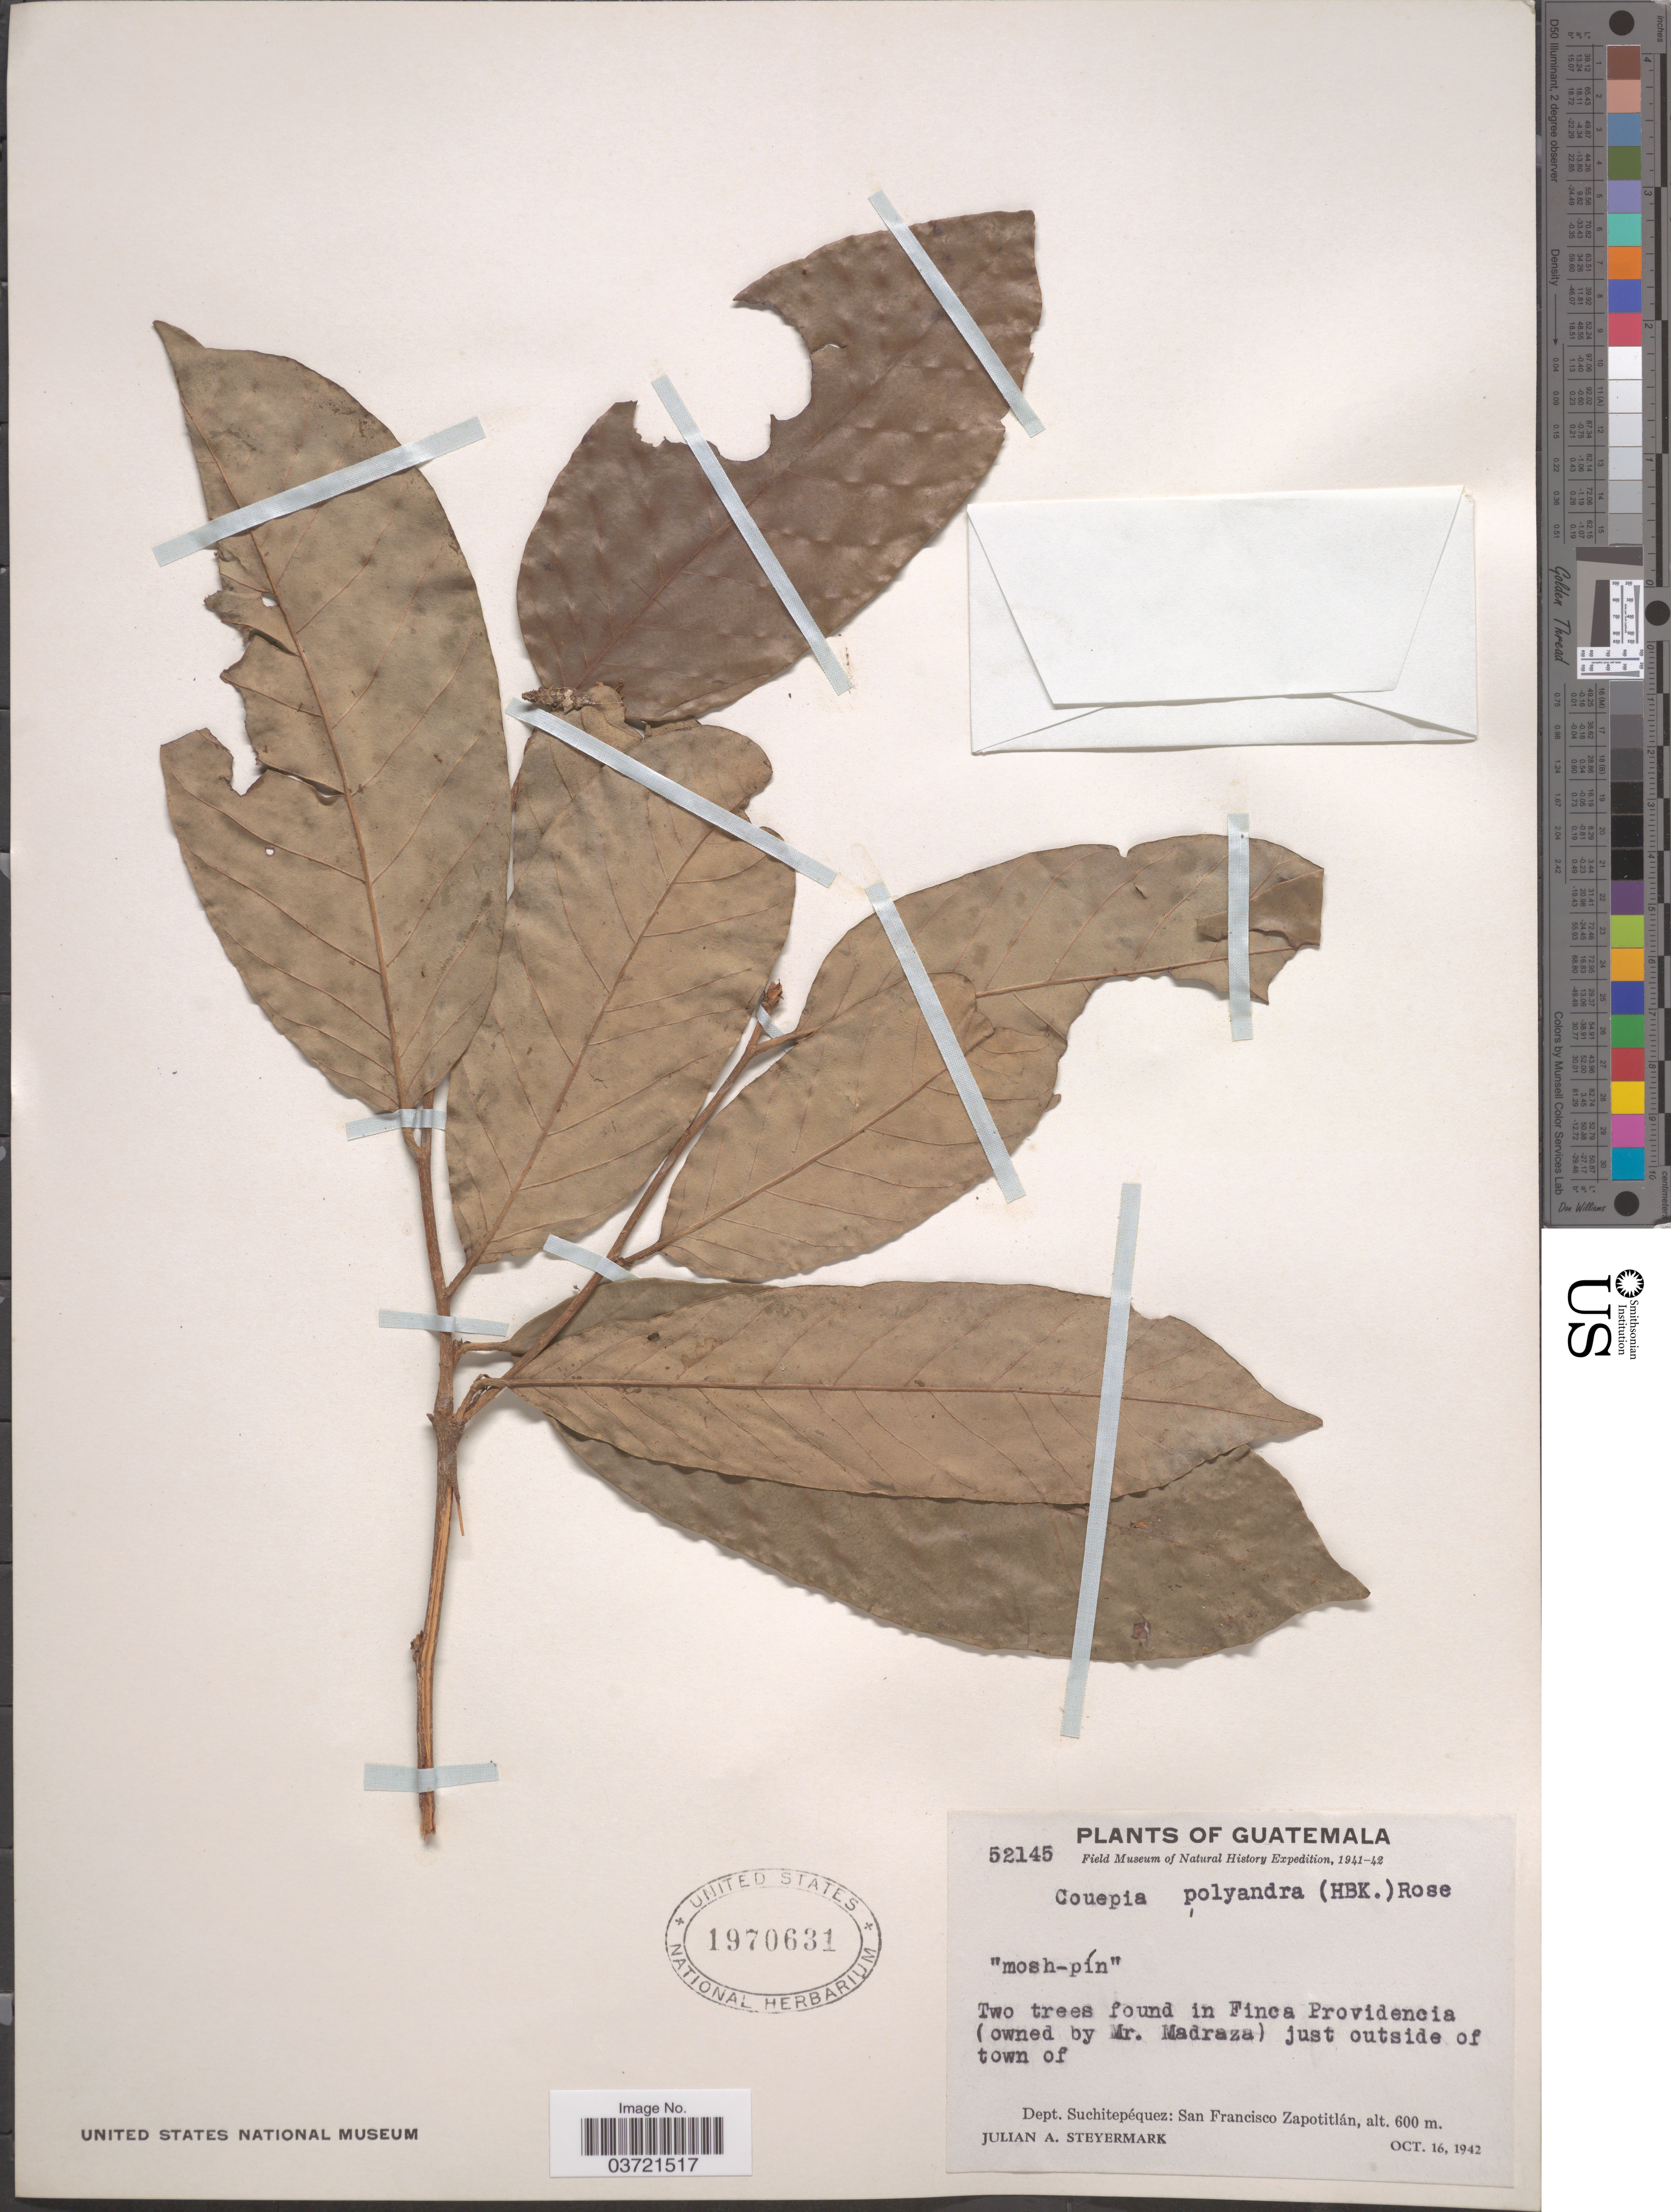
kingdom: Plantae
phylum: Tracheophyta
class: Magnoliopsida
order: Malpighiales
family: Chrysobalanaceae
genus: Couepia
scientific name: Couepia polyandra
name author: (Kunth) Rose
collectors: J. Steyermark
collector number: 52145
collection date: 1942-10-16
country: Guatemala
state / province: Suchitepequez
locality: Finca Providencia (owned by Mr. Madraza) just outside of town of Dept. Suchitepéquez: San Francisco Zapotitlán.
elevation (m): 600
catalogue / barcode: US 1970631